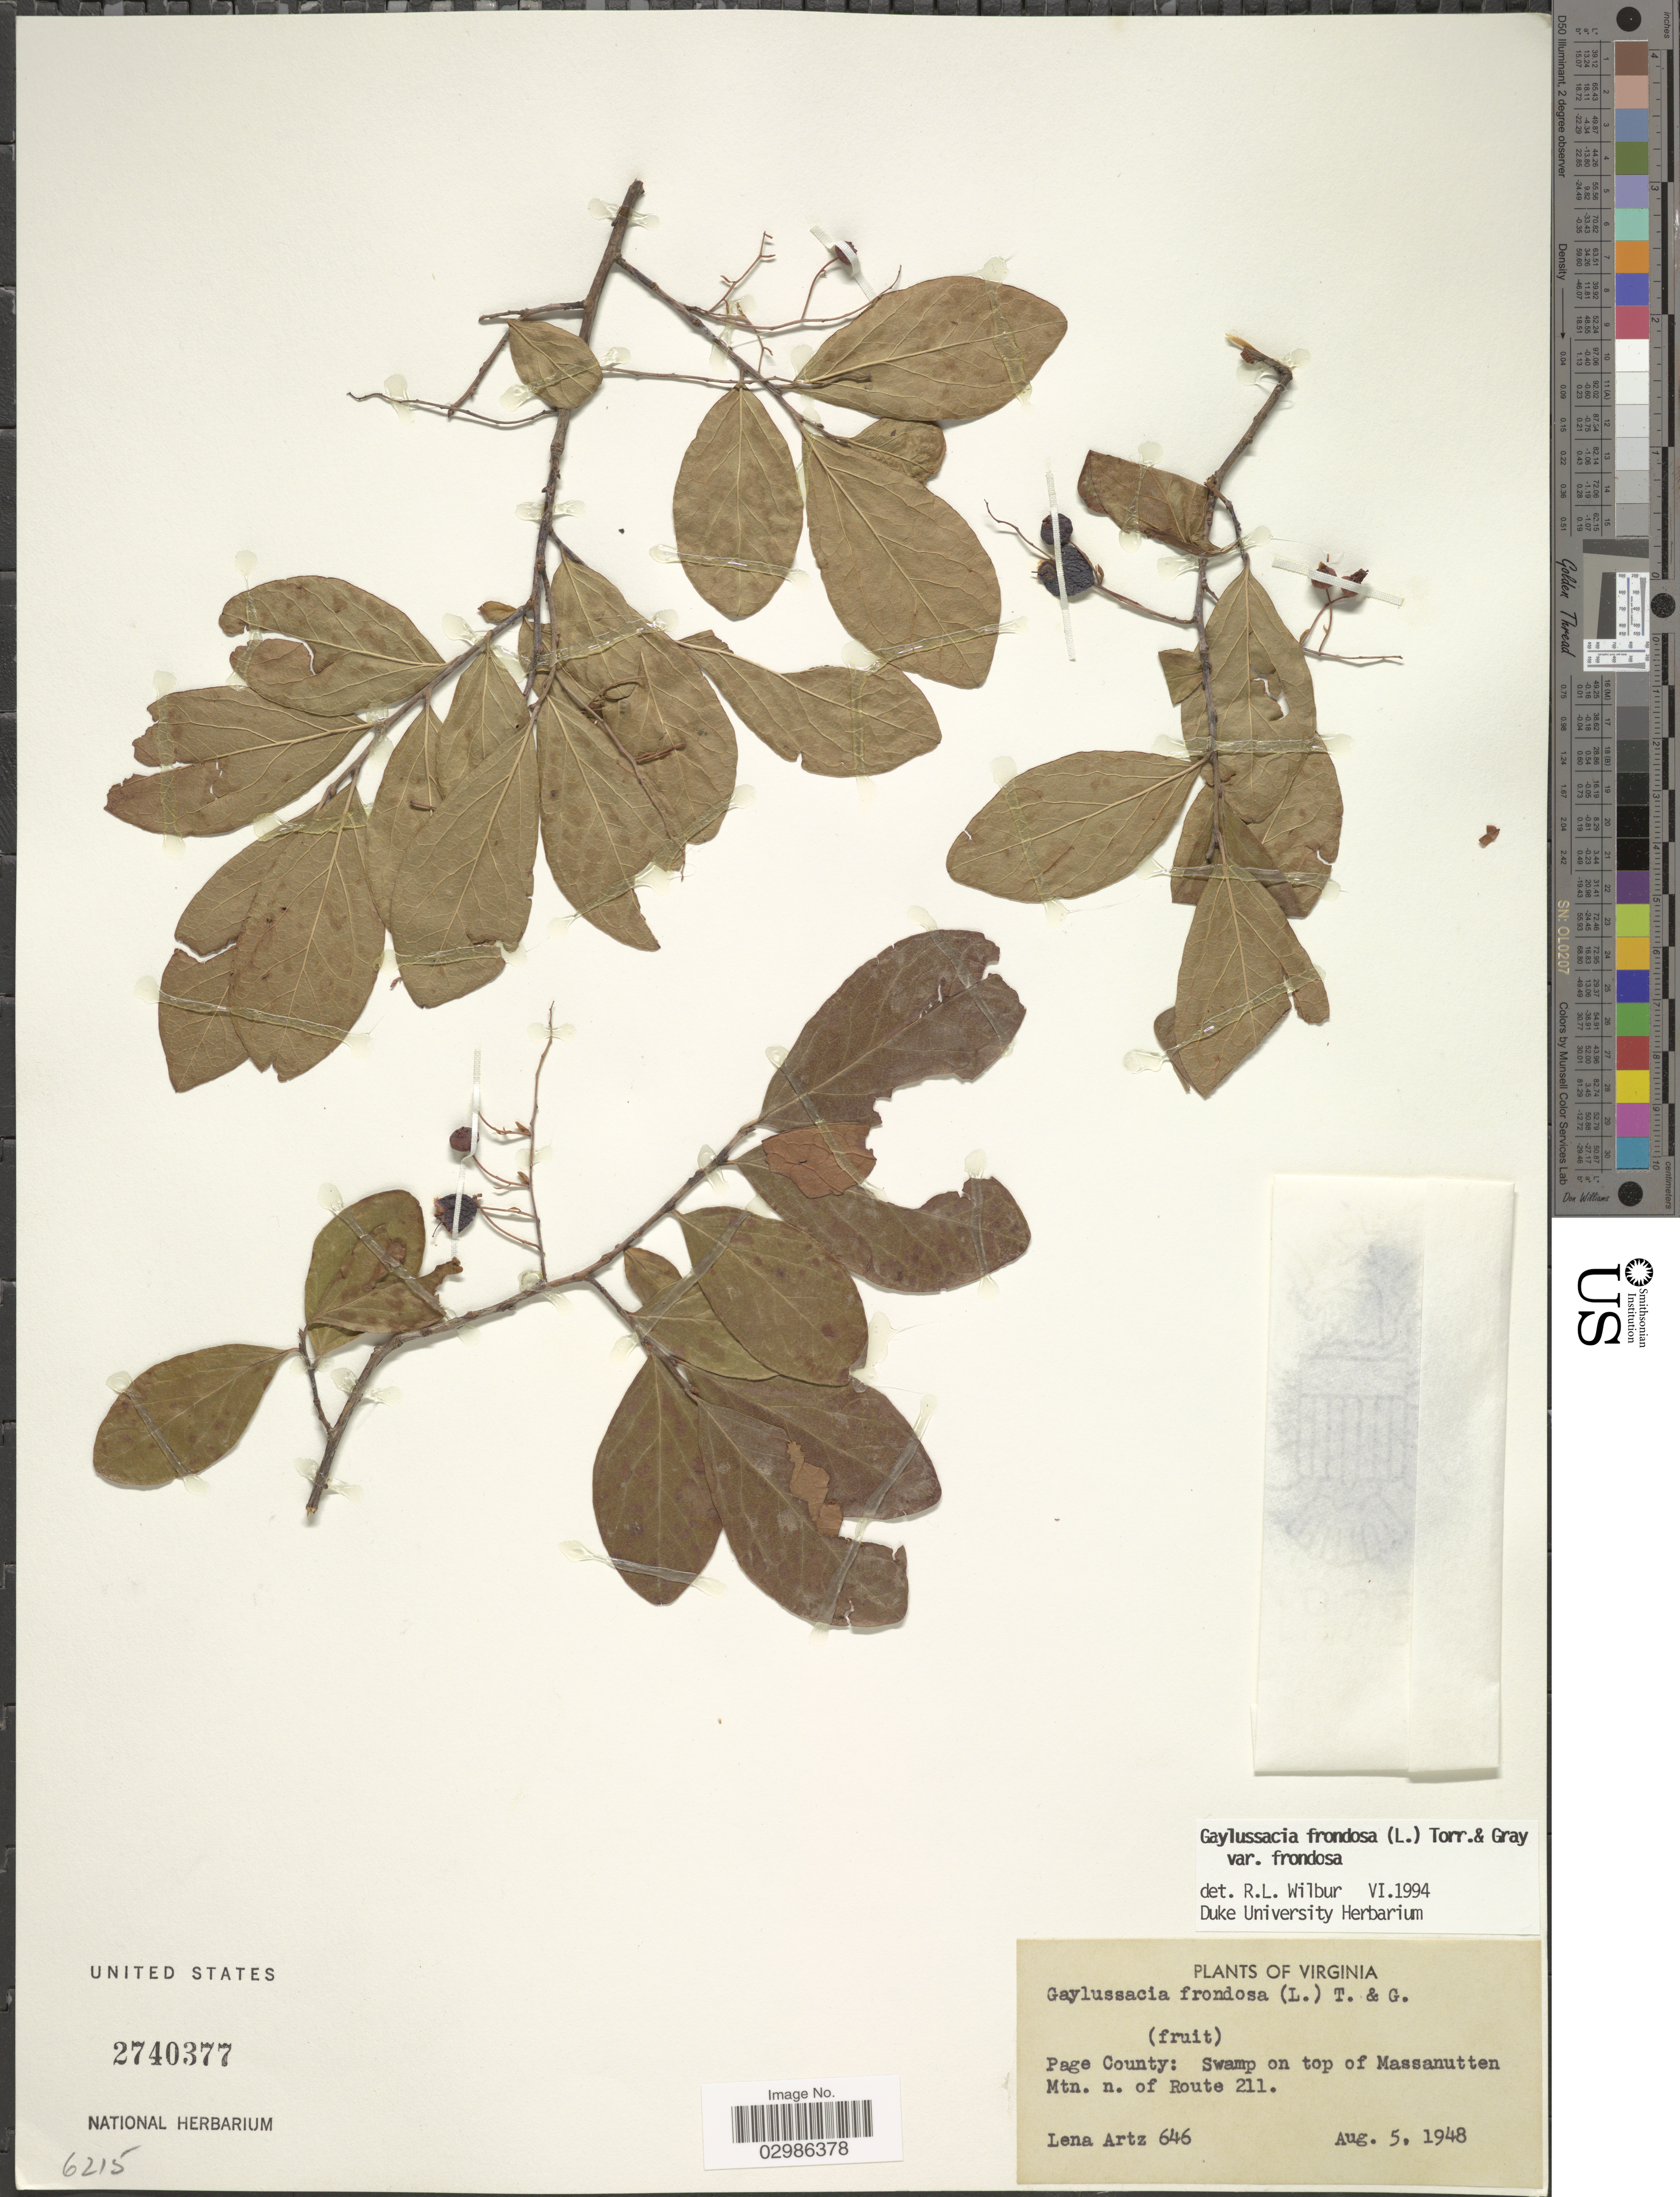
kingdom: Plantae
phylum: Tracheophyta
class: Magnoliopsida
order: Ericales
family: Ericaceae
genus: Gaylussacia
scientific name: Gaylussacia frondosa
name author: (L.) Torr. & A. Gray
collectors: L. Artz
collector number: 646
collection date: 1948-08-05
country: United States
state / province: Virginia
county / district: Page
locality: Swamp on top of Massanutten Mtn. n. of Route 211.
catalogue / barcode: US 2740377